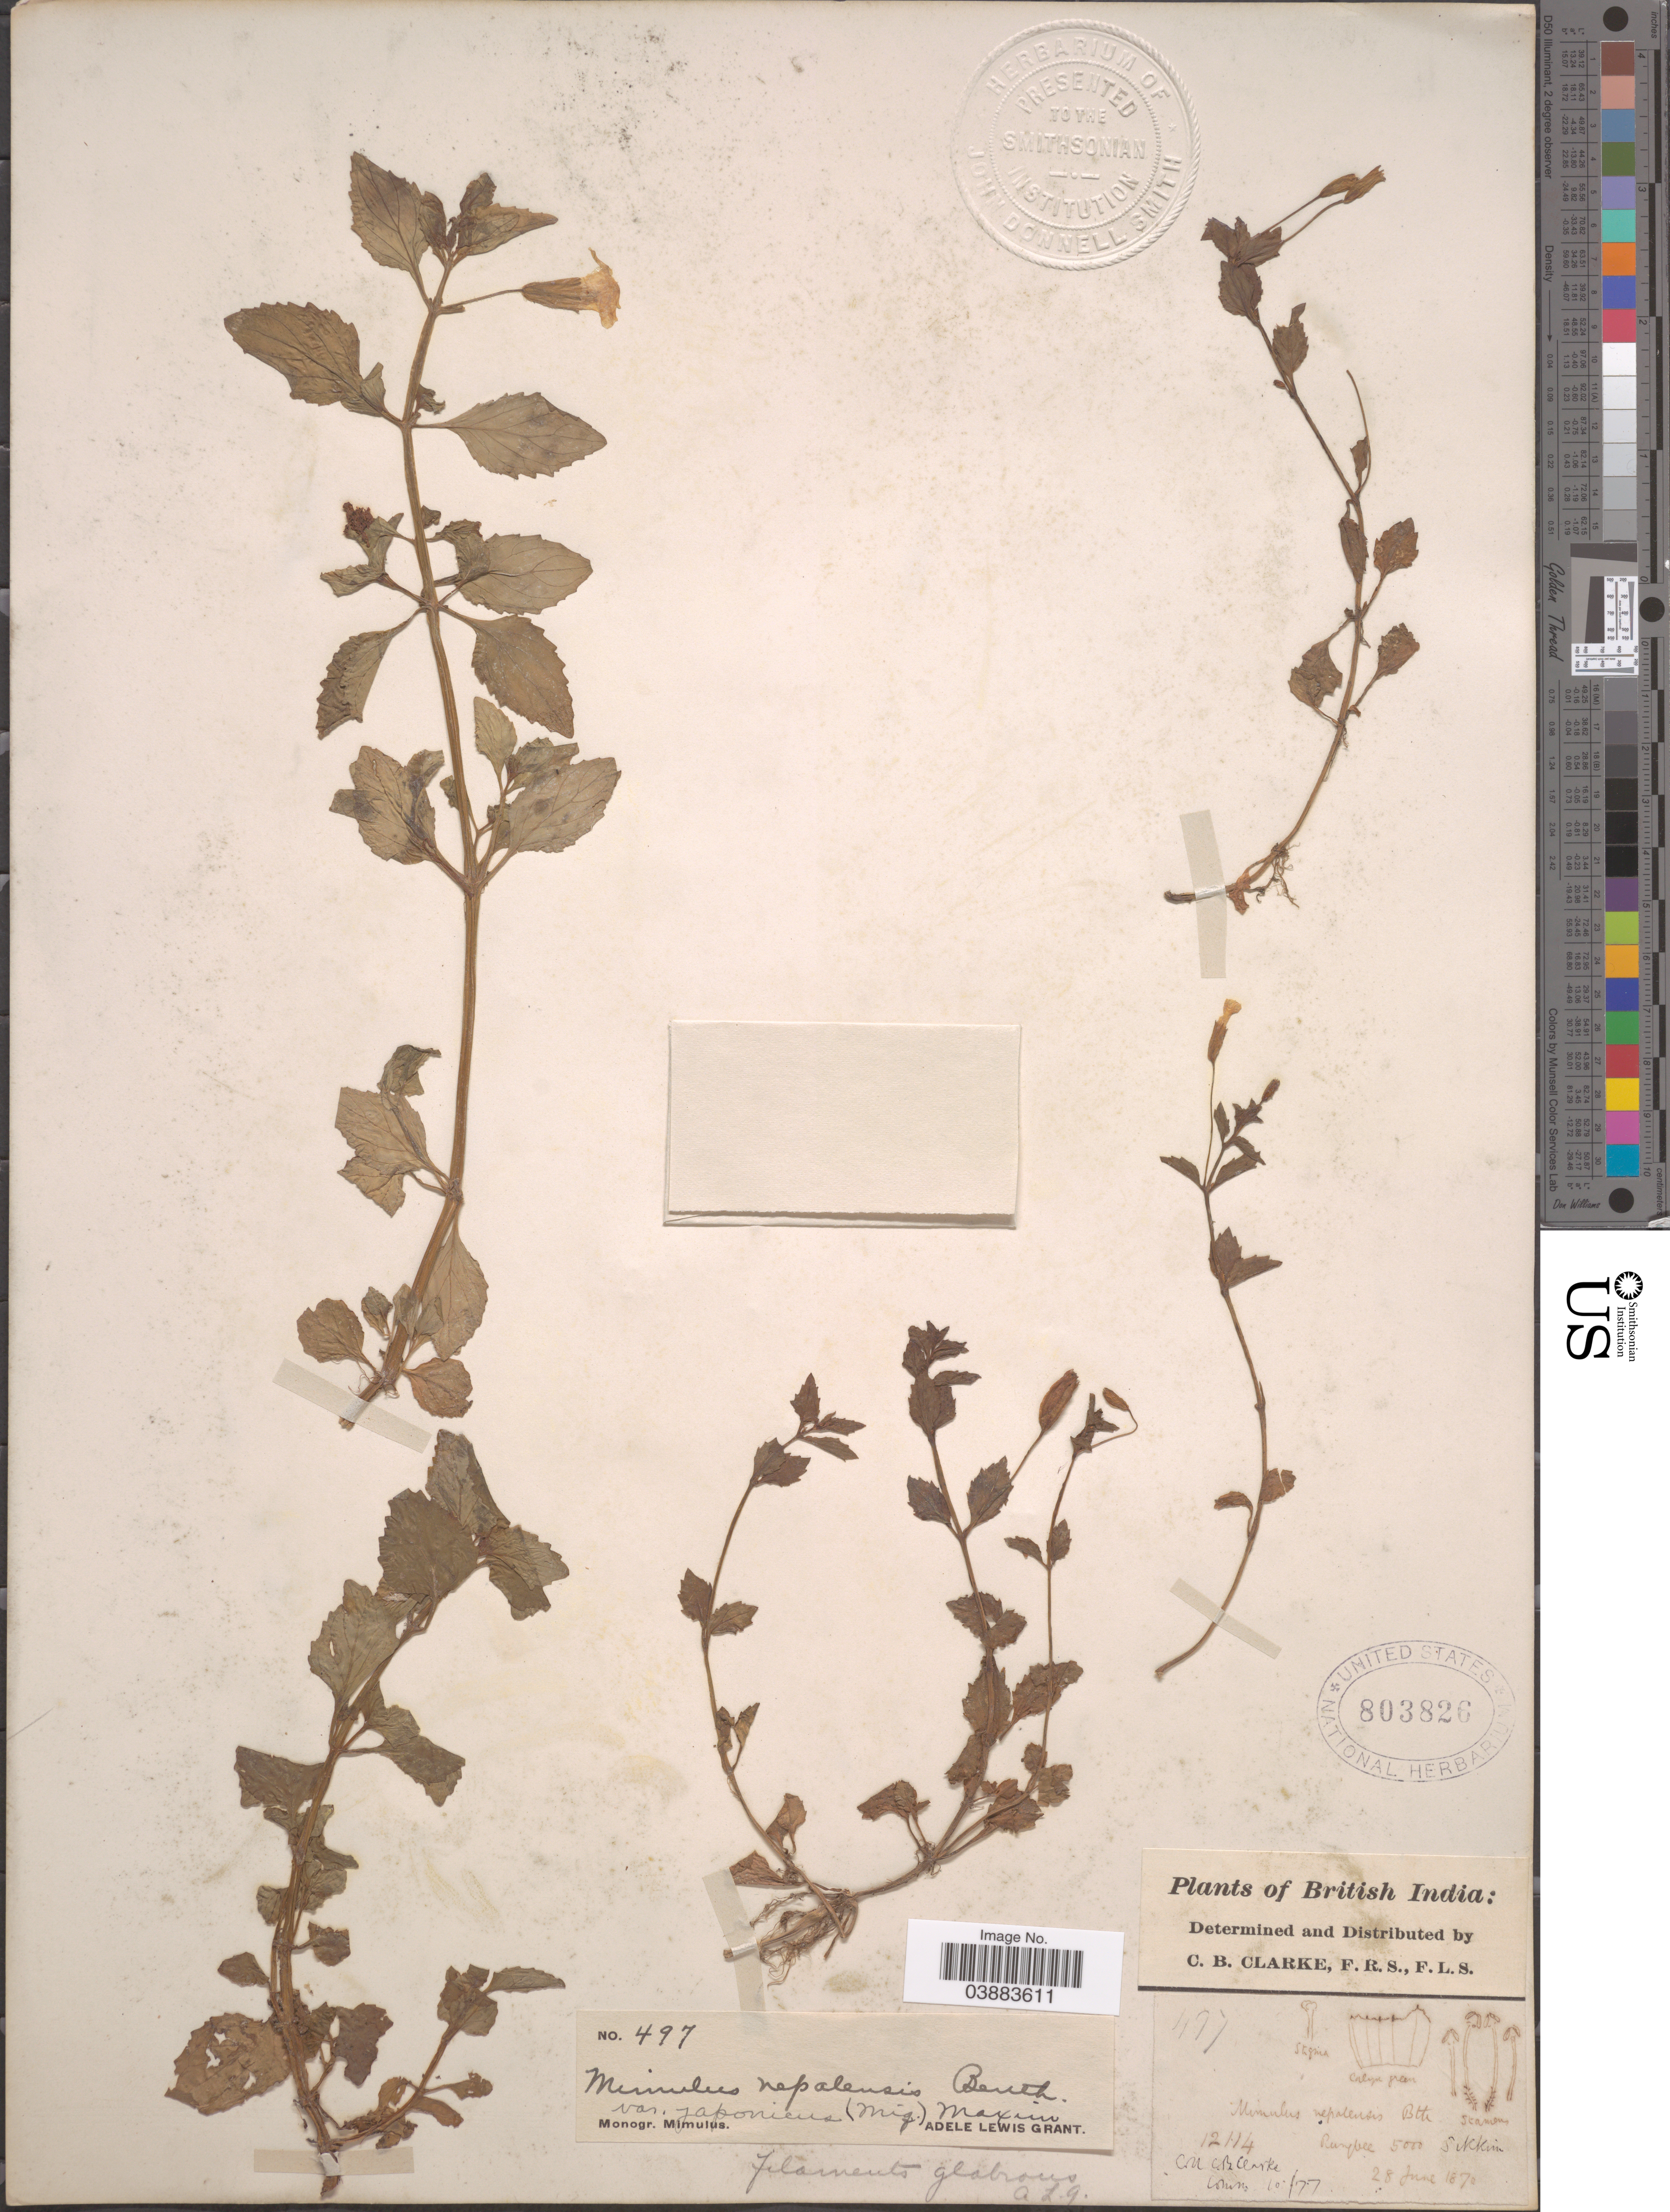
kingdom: Plantae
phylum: Tracheophyta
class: Magnoliopsida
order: Lamiales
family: Phrymaceae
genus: Mimulus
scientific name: Mimulus tenellus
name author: Bunge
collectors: C. B. Clarke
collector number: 12114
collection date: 1870-06-28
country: India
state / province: Sikkim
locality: British India. Rungbee.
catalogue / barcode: US 803826